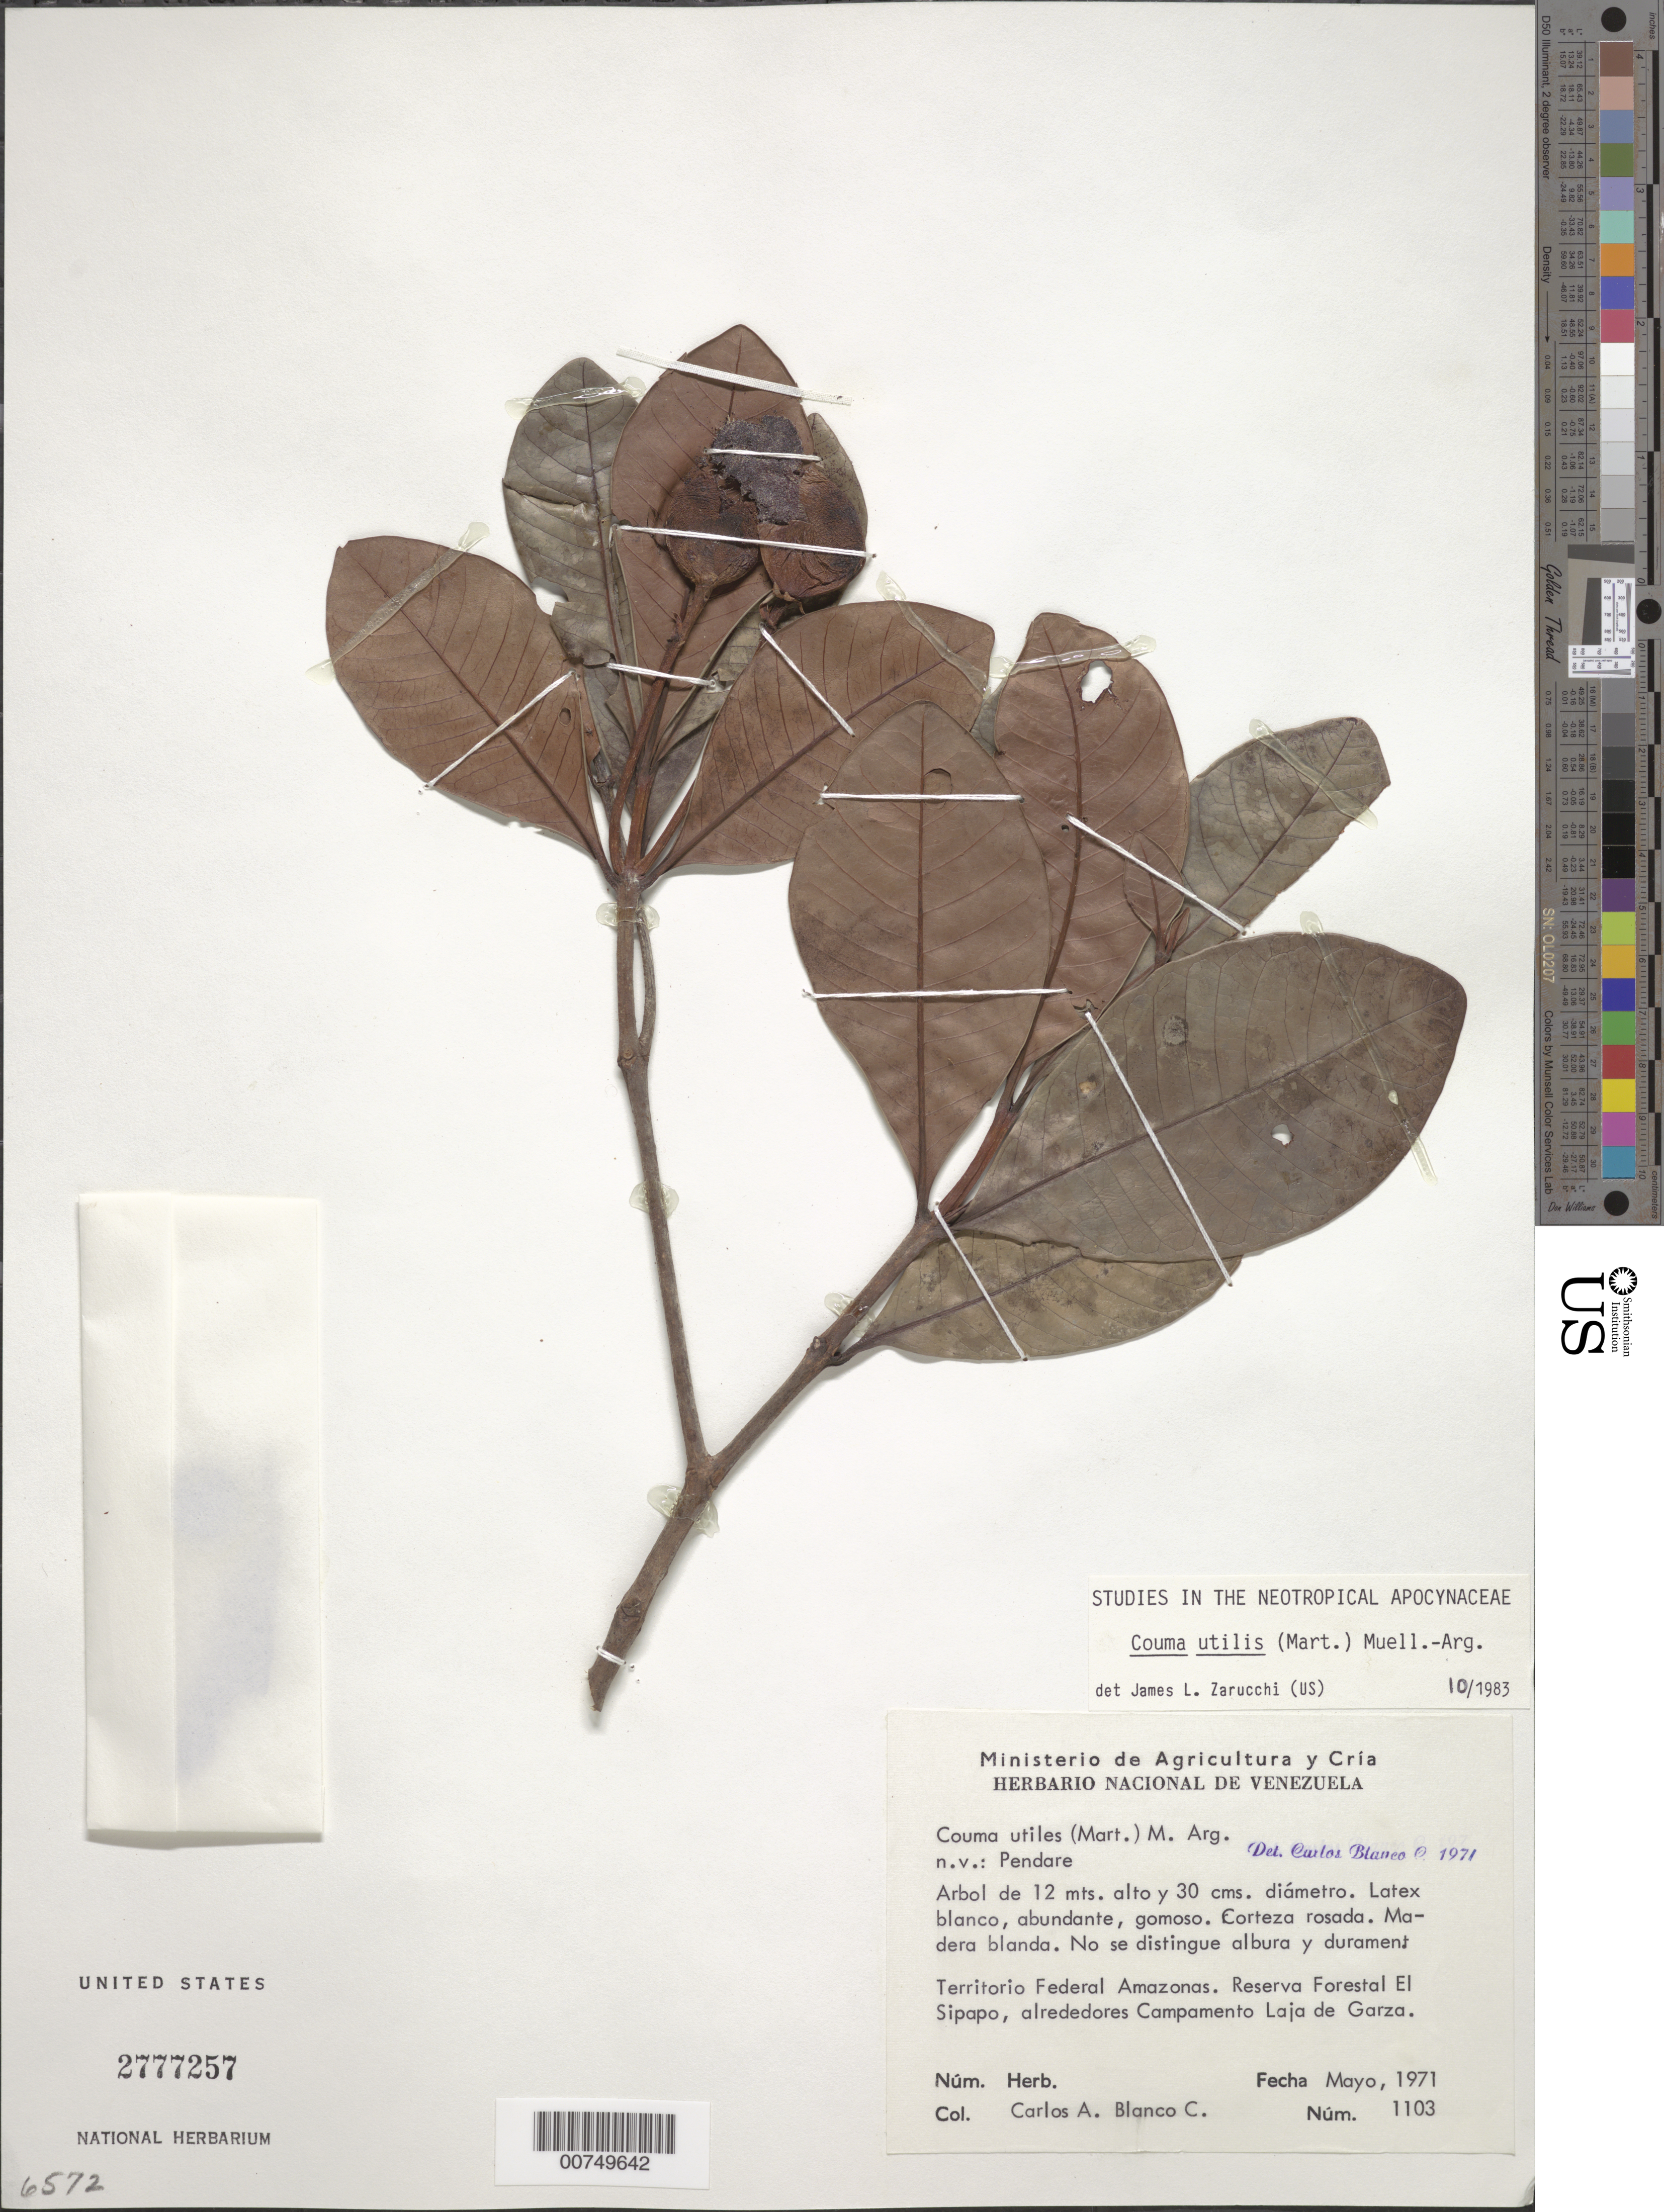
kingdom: Plantae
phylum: Tracheophyta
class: Magnoliopsida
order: Gentianales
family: Apocynaceae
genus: Couma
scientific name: Couma utilis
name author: (Mart.) Müll. Arg.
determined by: Zarucchi, J. L.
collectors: C. A. Blanco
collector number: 1103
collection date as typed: May-71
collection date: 1971-05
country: Venezuela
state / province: Amazonas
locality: Reserva Forestal El Sipapo, alrededores Campamento Laja de Garza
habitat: Alrededores Campamento Laja de Garza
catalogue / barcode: US 2777257